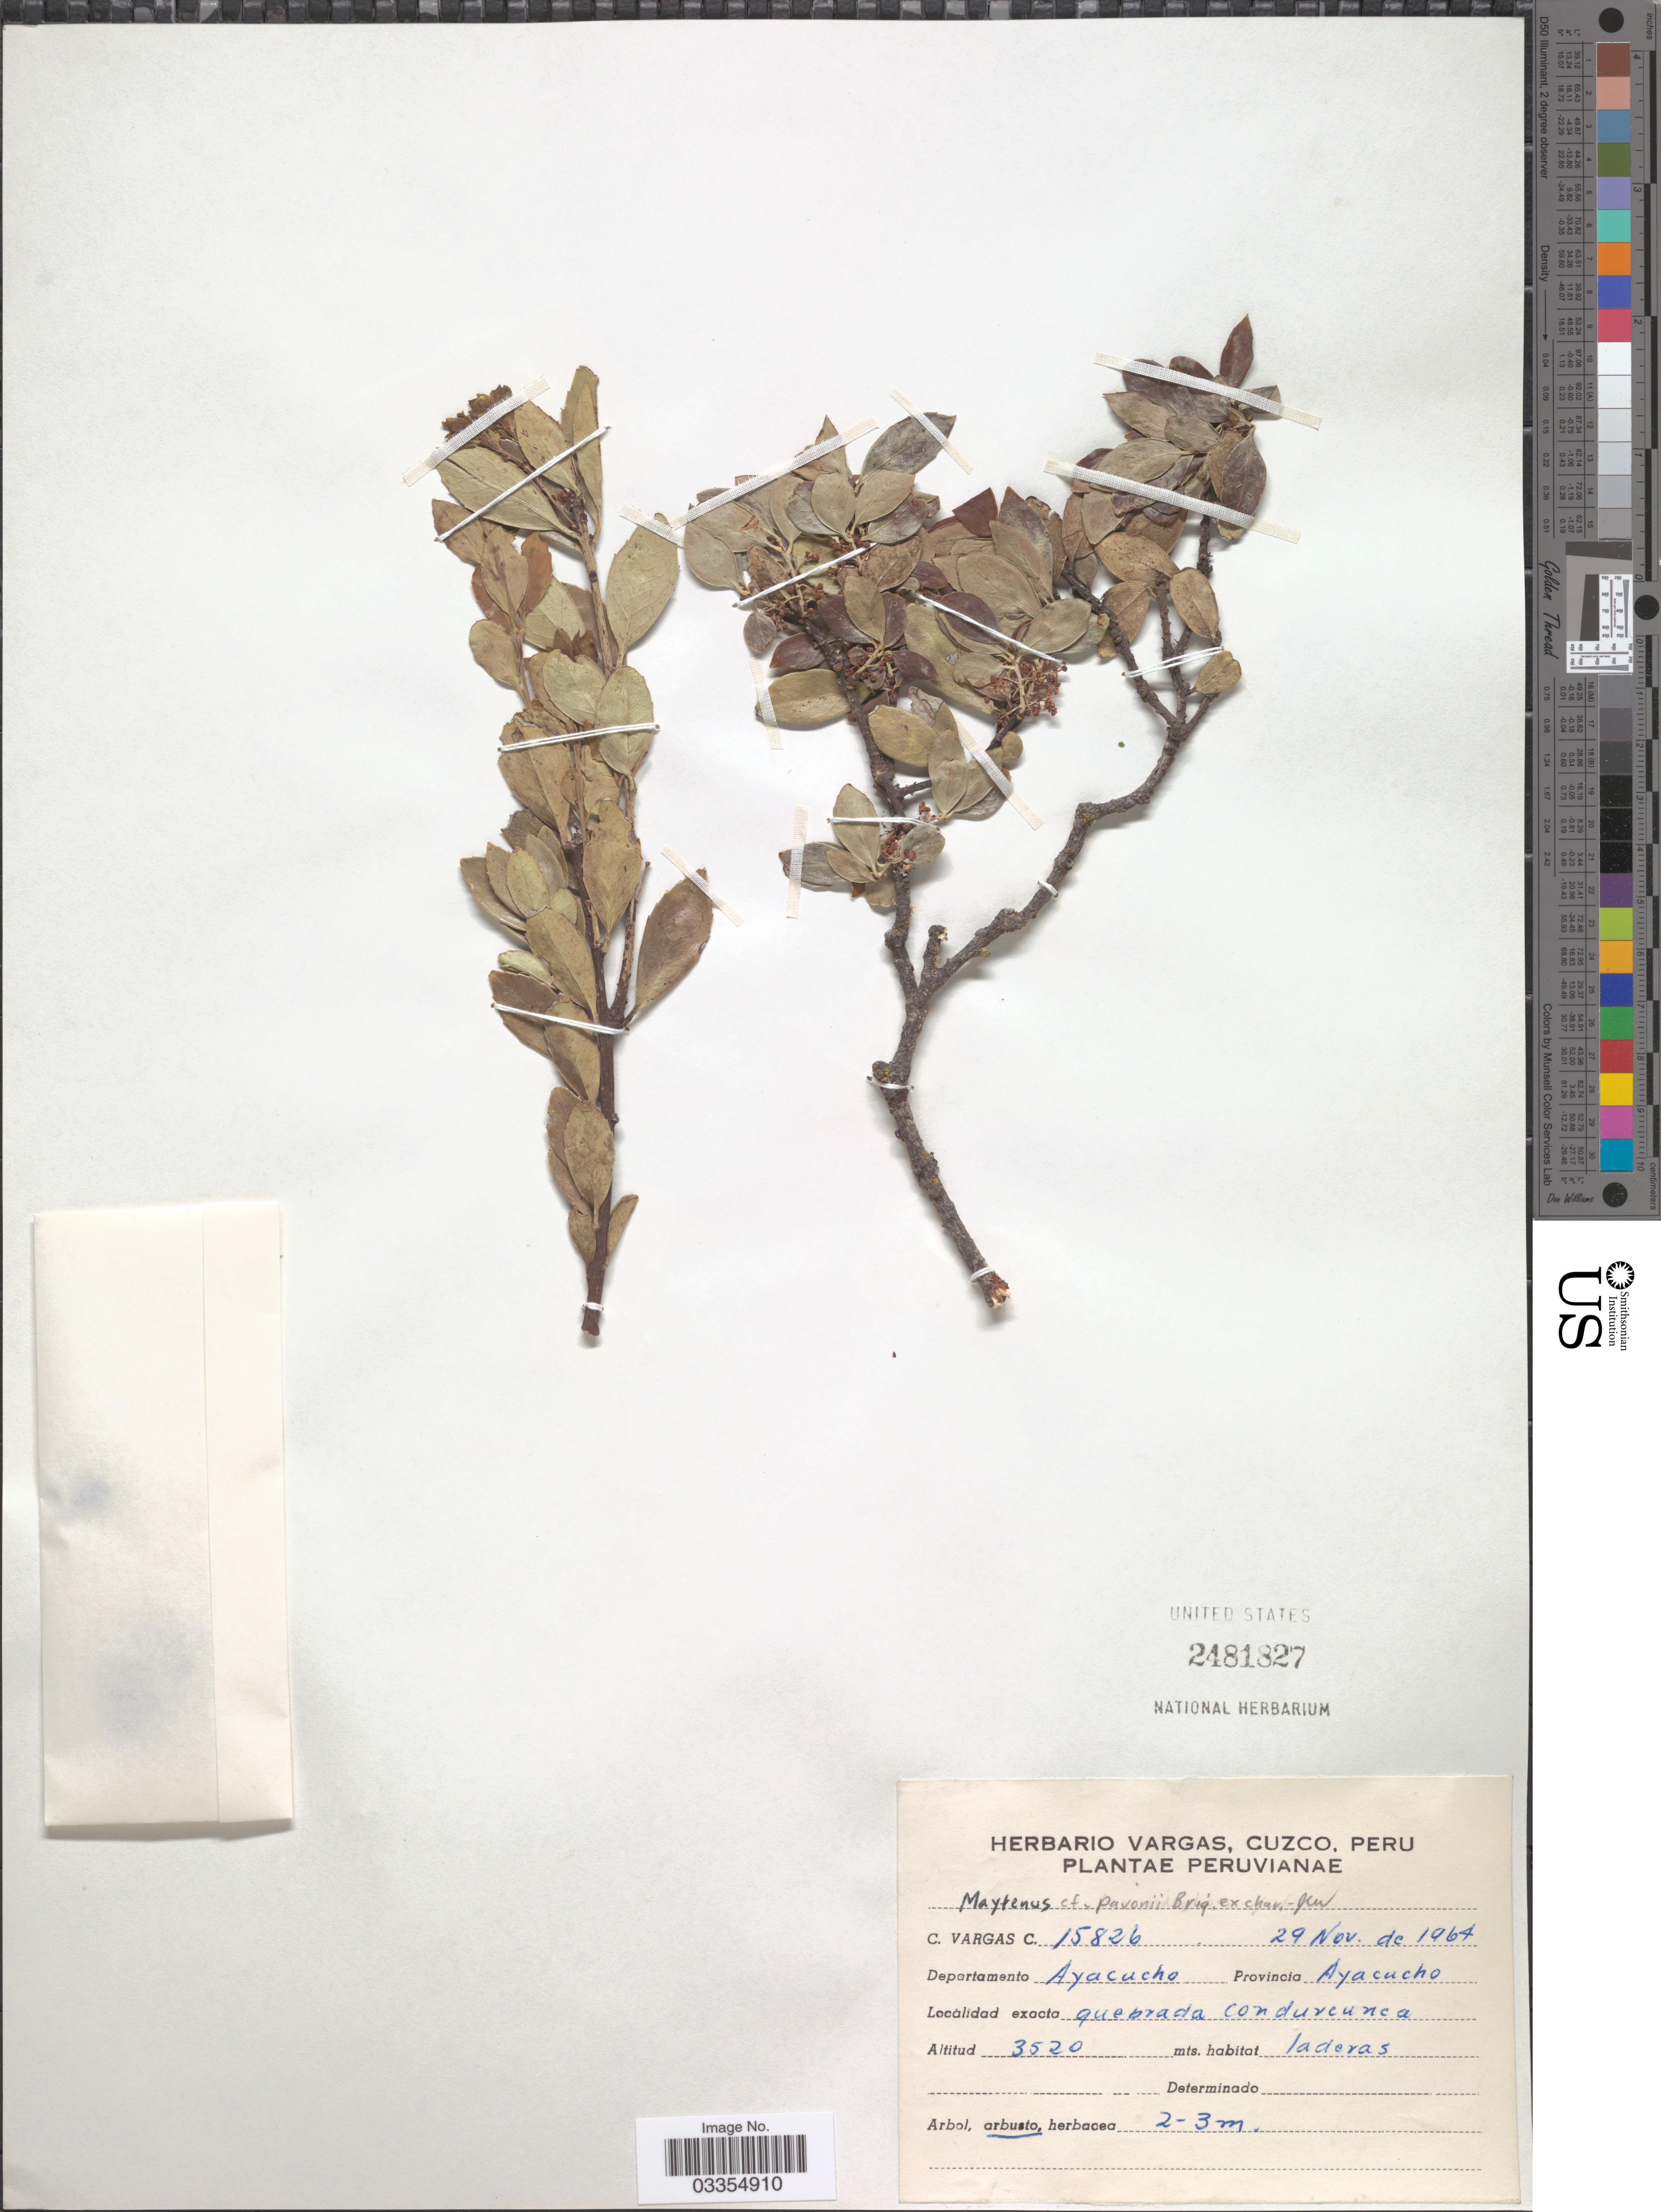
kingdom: Plantae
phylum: Tracheophyta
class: Magnoliopsida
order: Celastrales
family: Celastraceae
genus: Maytenus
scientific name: Maytenus pavonii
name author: Briq.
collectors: C. Vargas Calderón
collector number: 15826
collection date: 1964-11-29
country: Peru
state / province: Ayacucho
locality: Departamento Ayacucho. Quebrada condurcunca.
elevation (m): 3520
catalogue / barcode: US 2481827